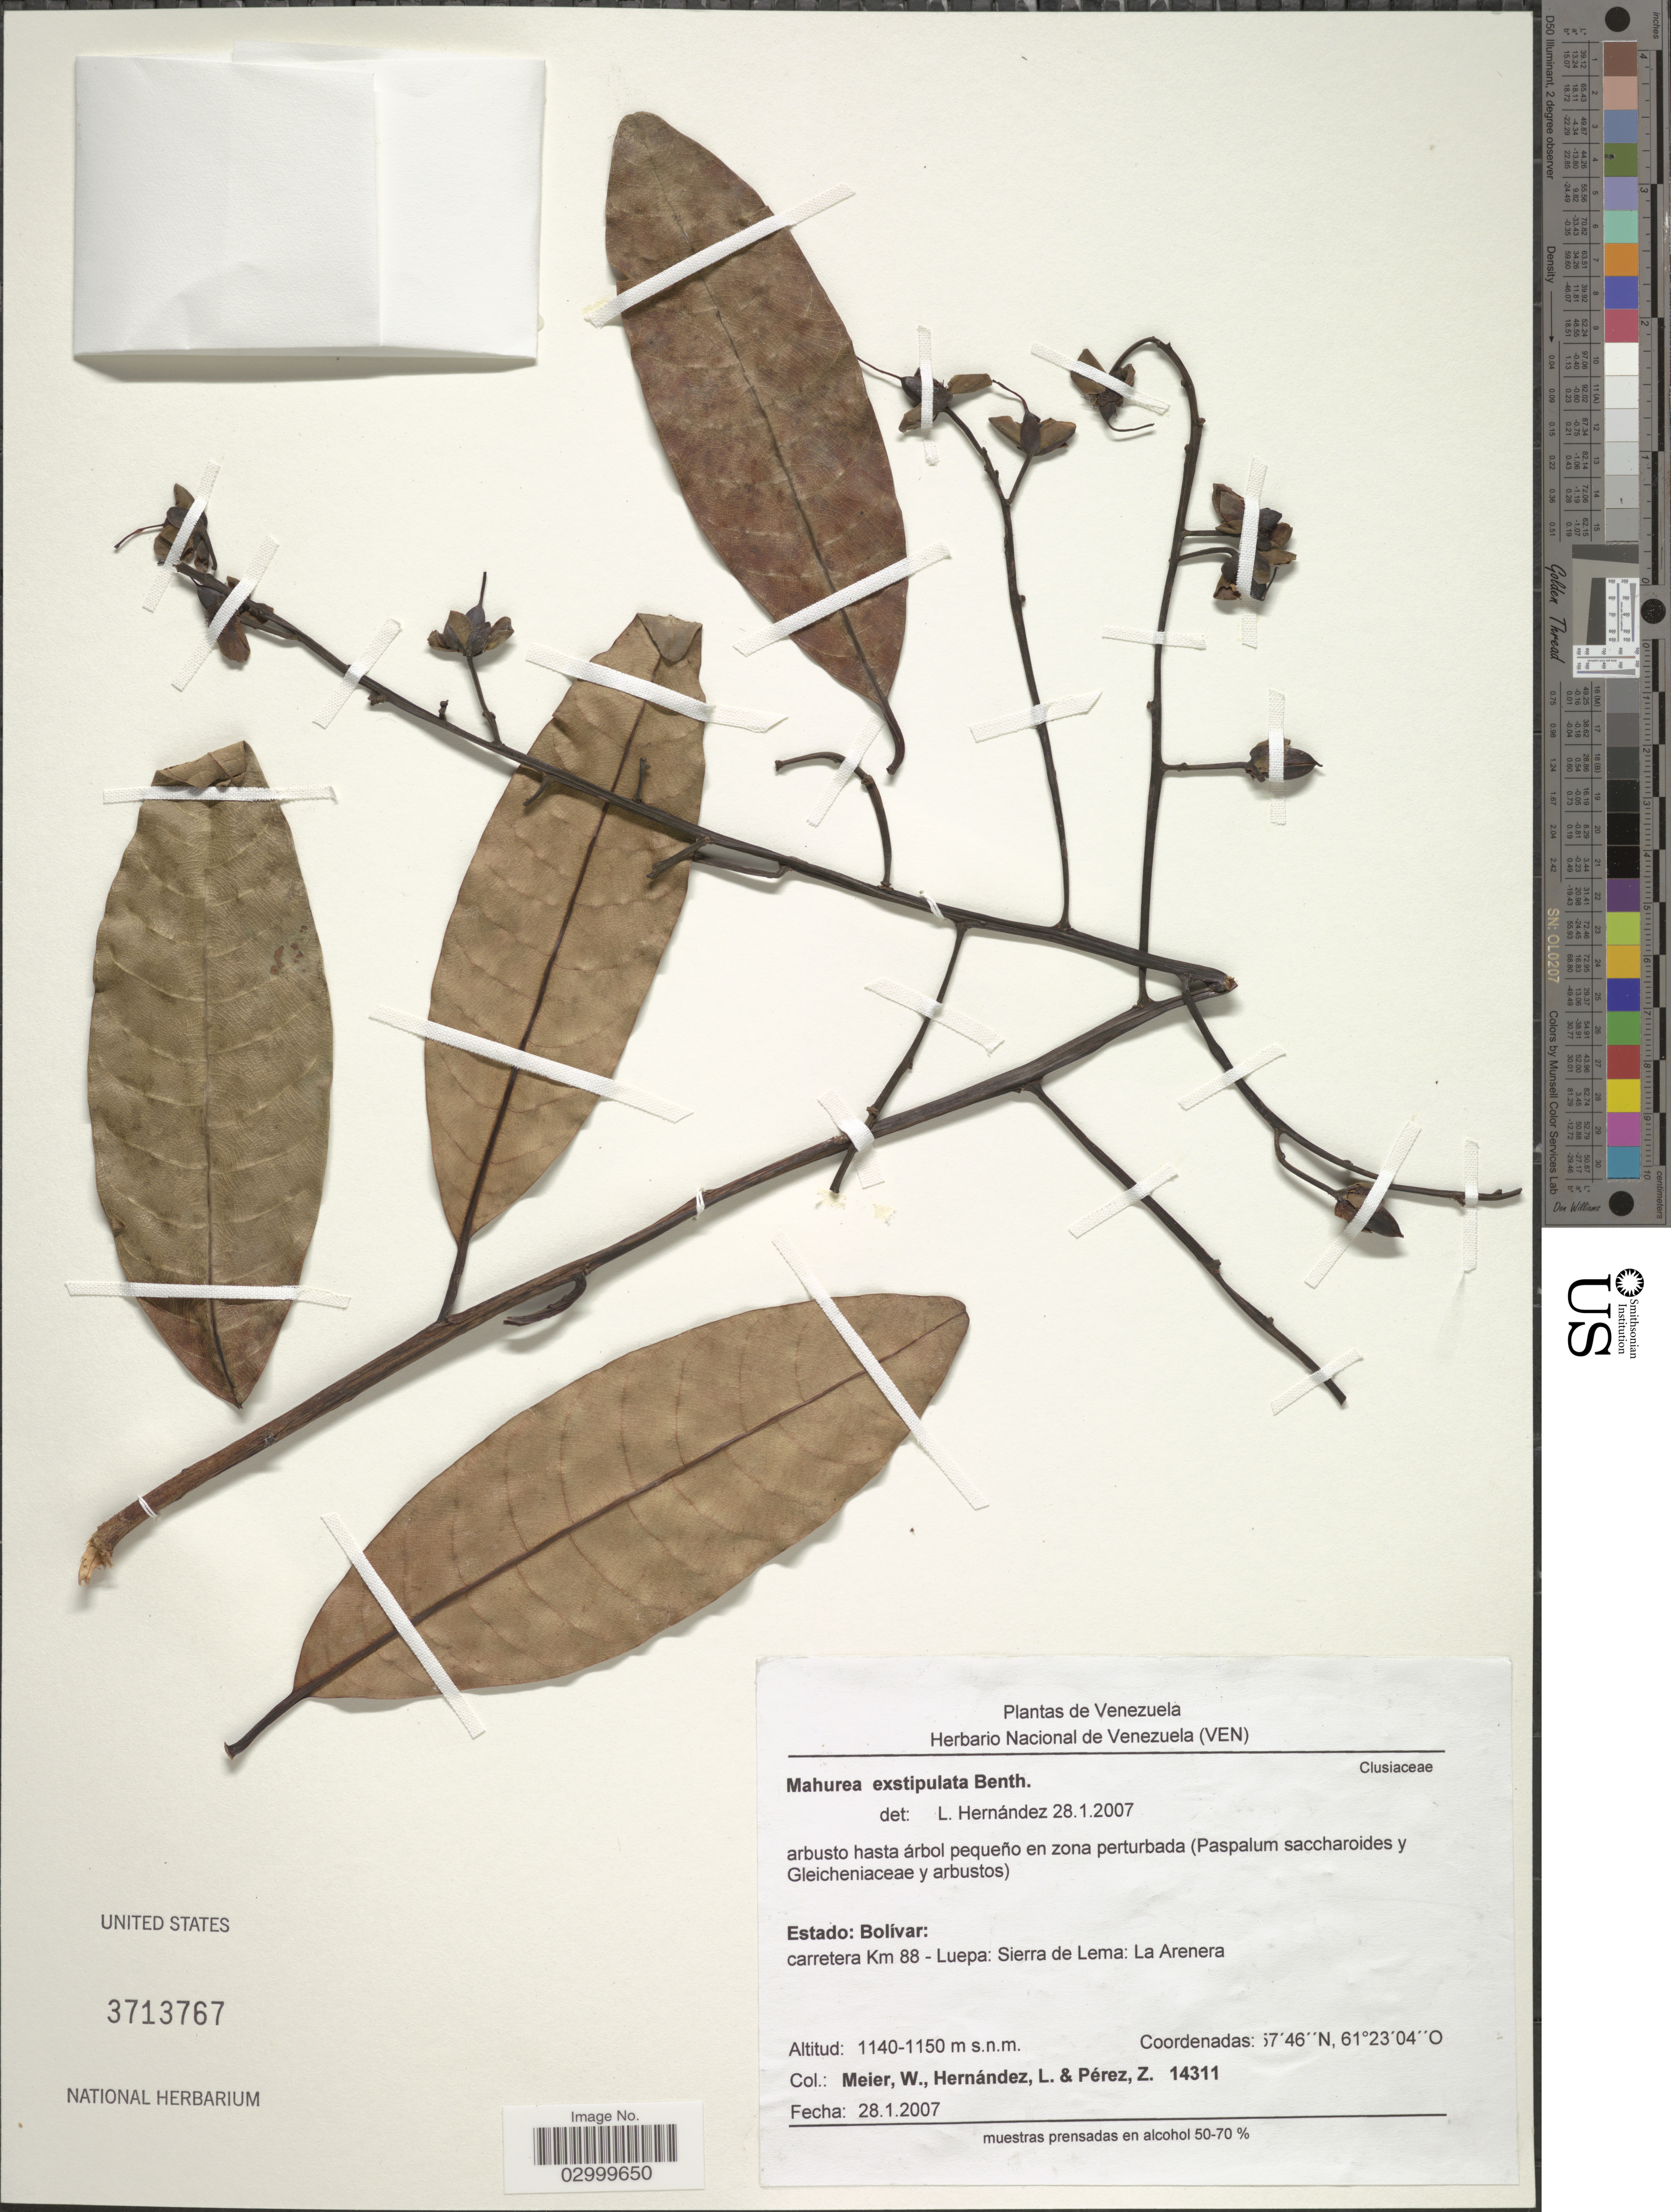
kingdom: Plantae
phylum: Tracheophyta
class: Magnoliopsida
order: Malpighiales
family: Calophyllaceae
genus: Mahurea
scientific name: Mahurea exstipulata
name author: Benth.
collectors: W. Meier, L. Hernández & Z. Perez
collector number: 14311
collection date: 2007-01-28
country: Venezuela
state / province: Bolivar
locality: Carretera Km 88 - Luepa: Sierra de Lema: La Arenera.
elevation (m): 1140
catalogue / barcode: US 3713767